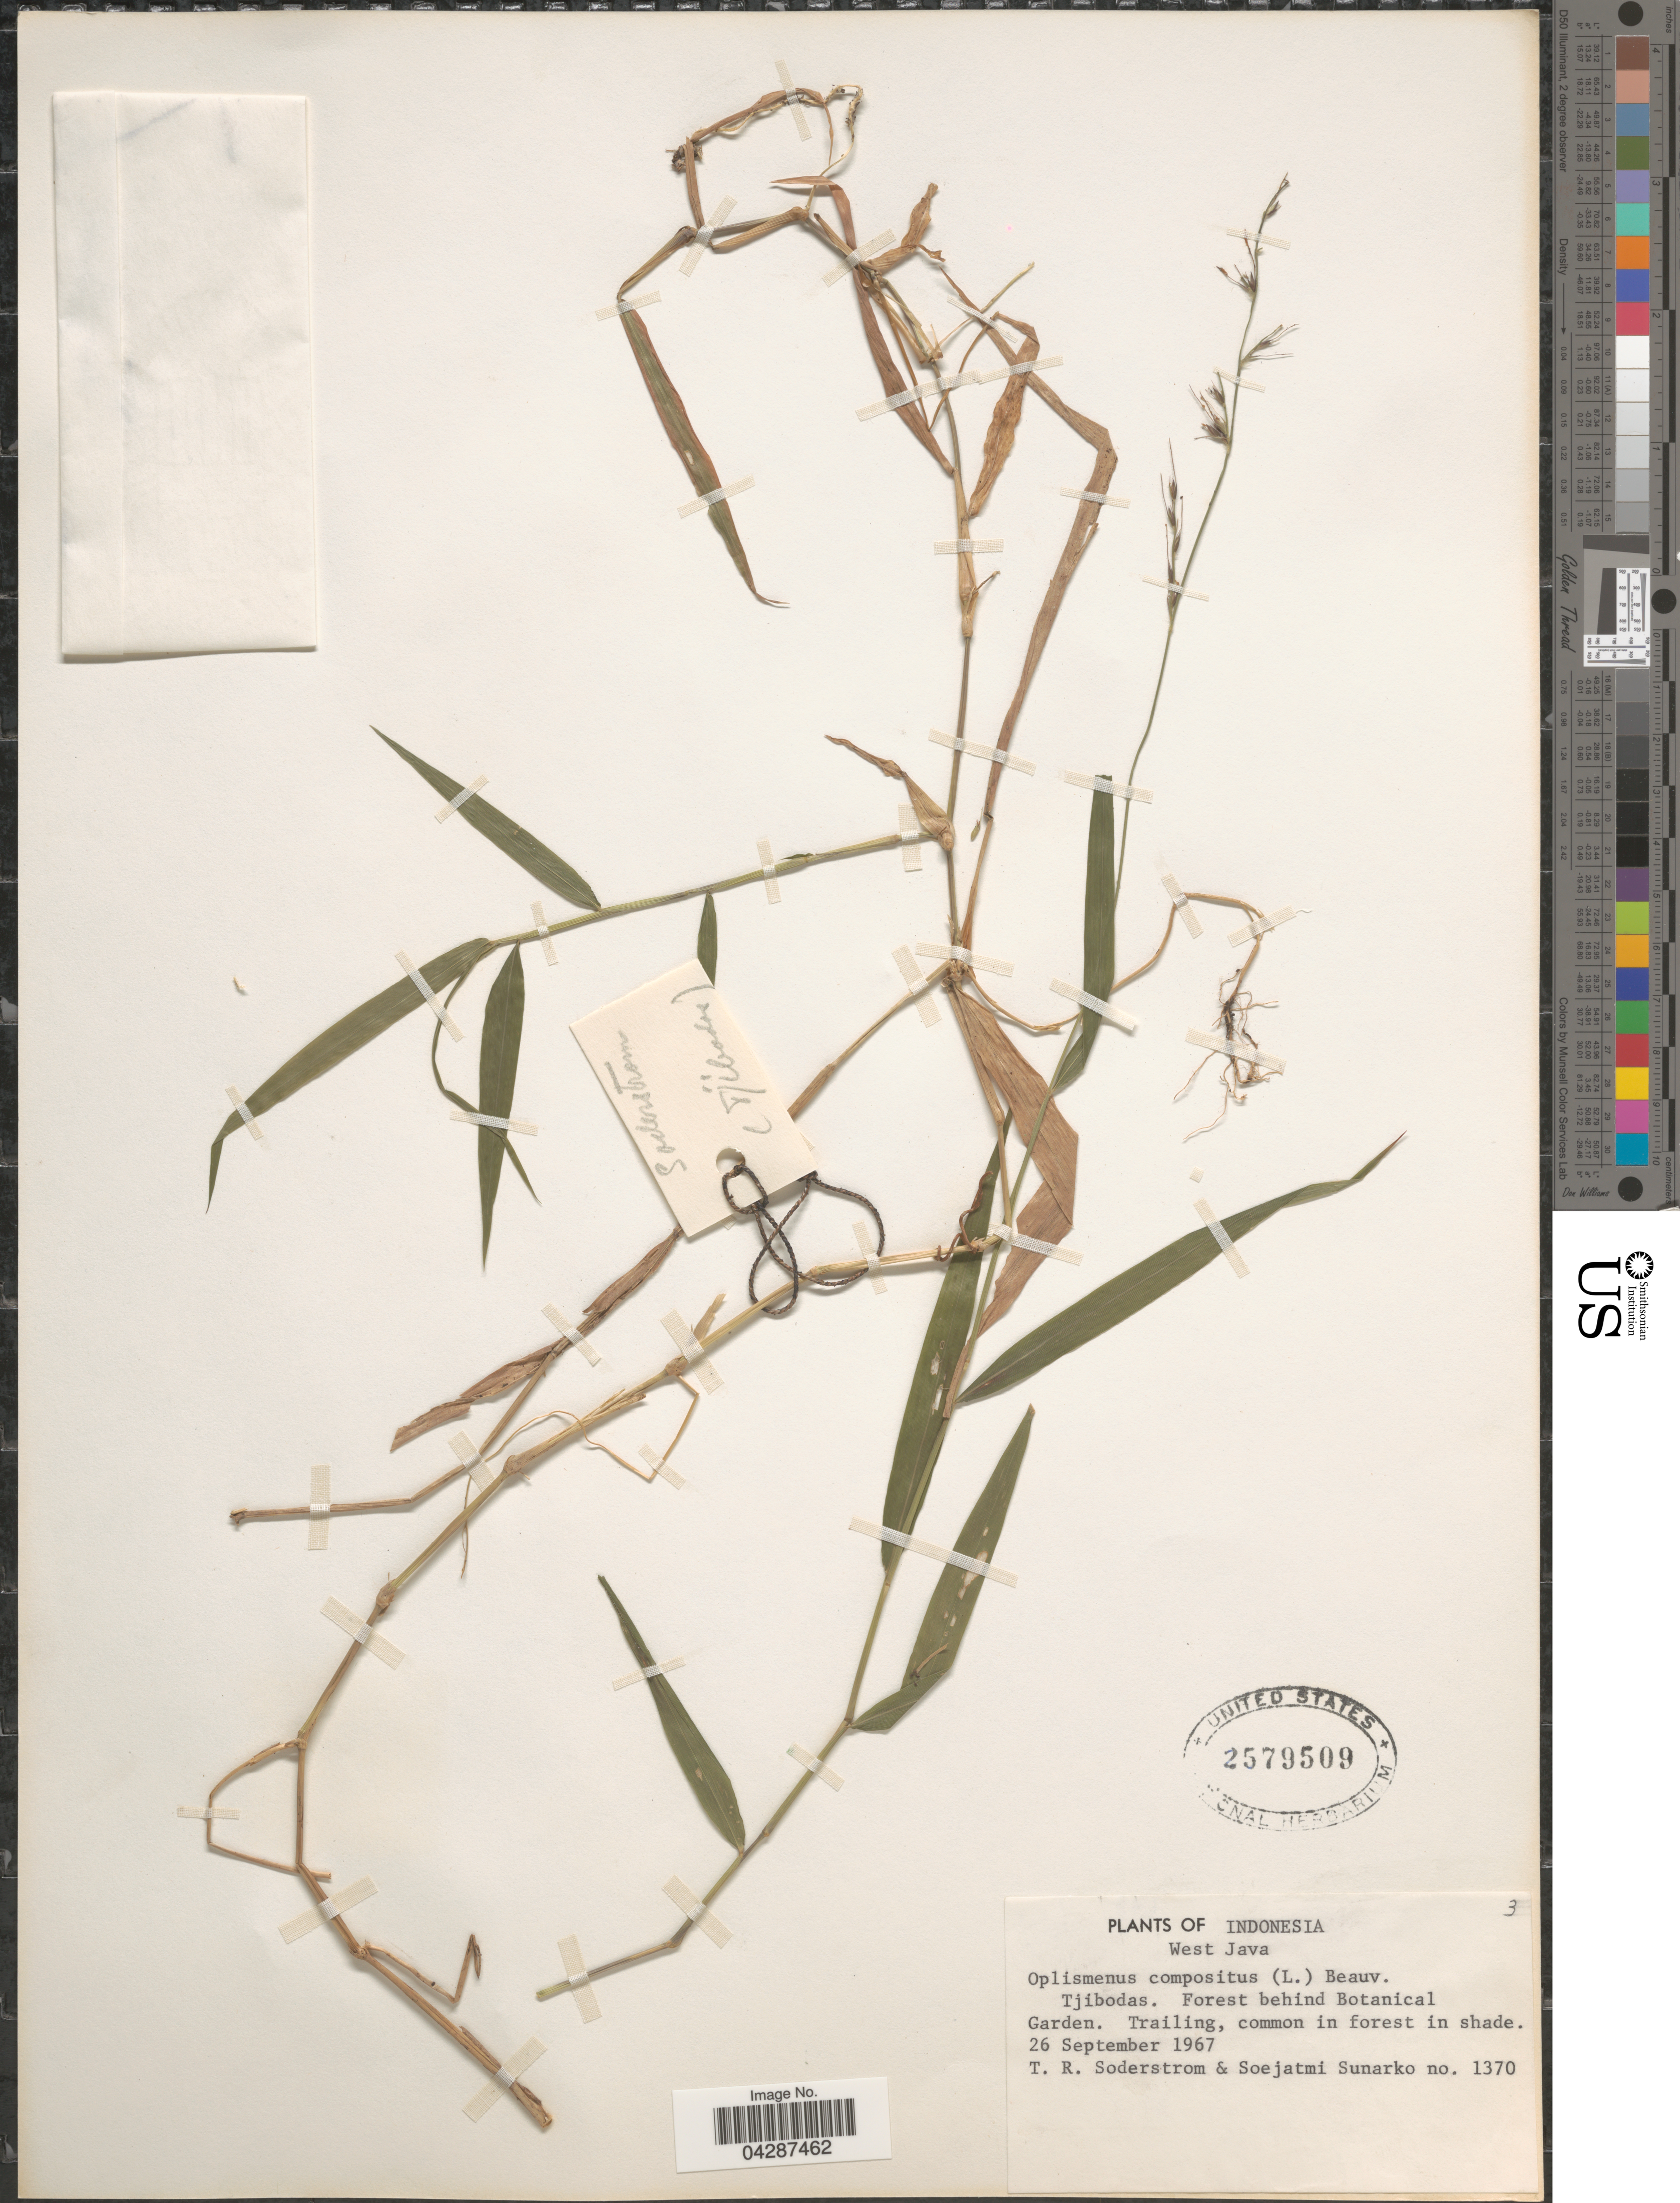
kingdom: Plantae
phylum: Tracheophyta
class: Liliopsida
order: Poales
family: Poaceae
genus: Oplismenus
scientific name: Oplismenus compositus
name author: (L.) P. Beauv.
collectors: T. R. Soderstrom & S. Sunarko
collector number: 1370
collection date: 1967-09-26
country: Indonesia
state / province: Java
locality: West Java. Tjibodas. Forest behind Botanical Garden. Trailing, common in forest in shade.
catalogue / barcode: US 2579509